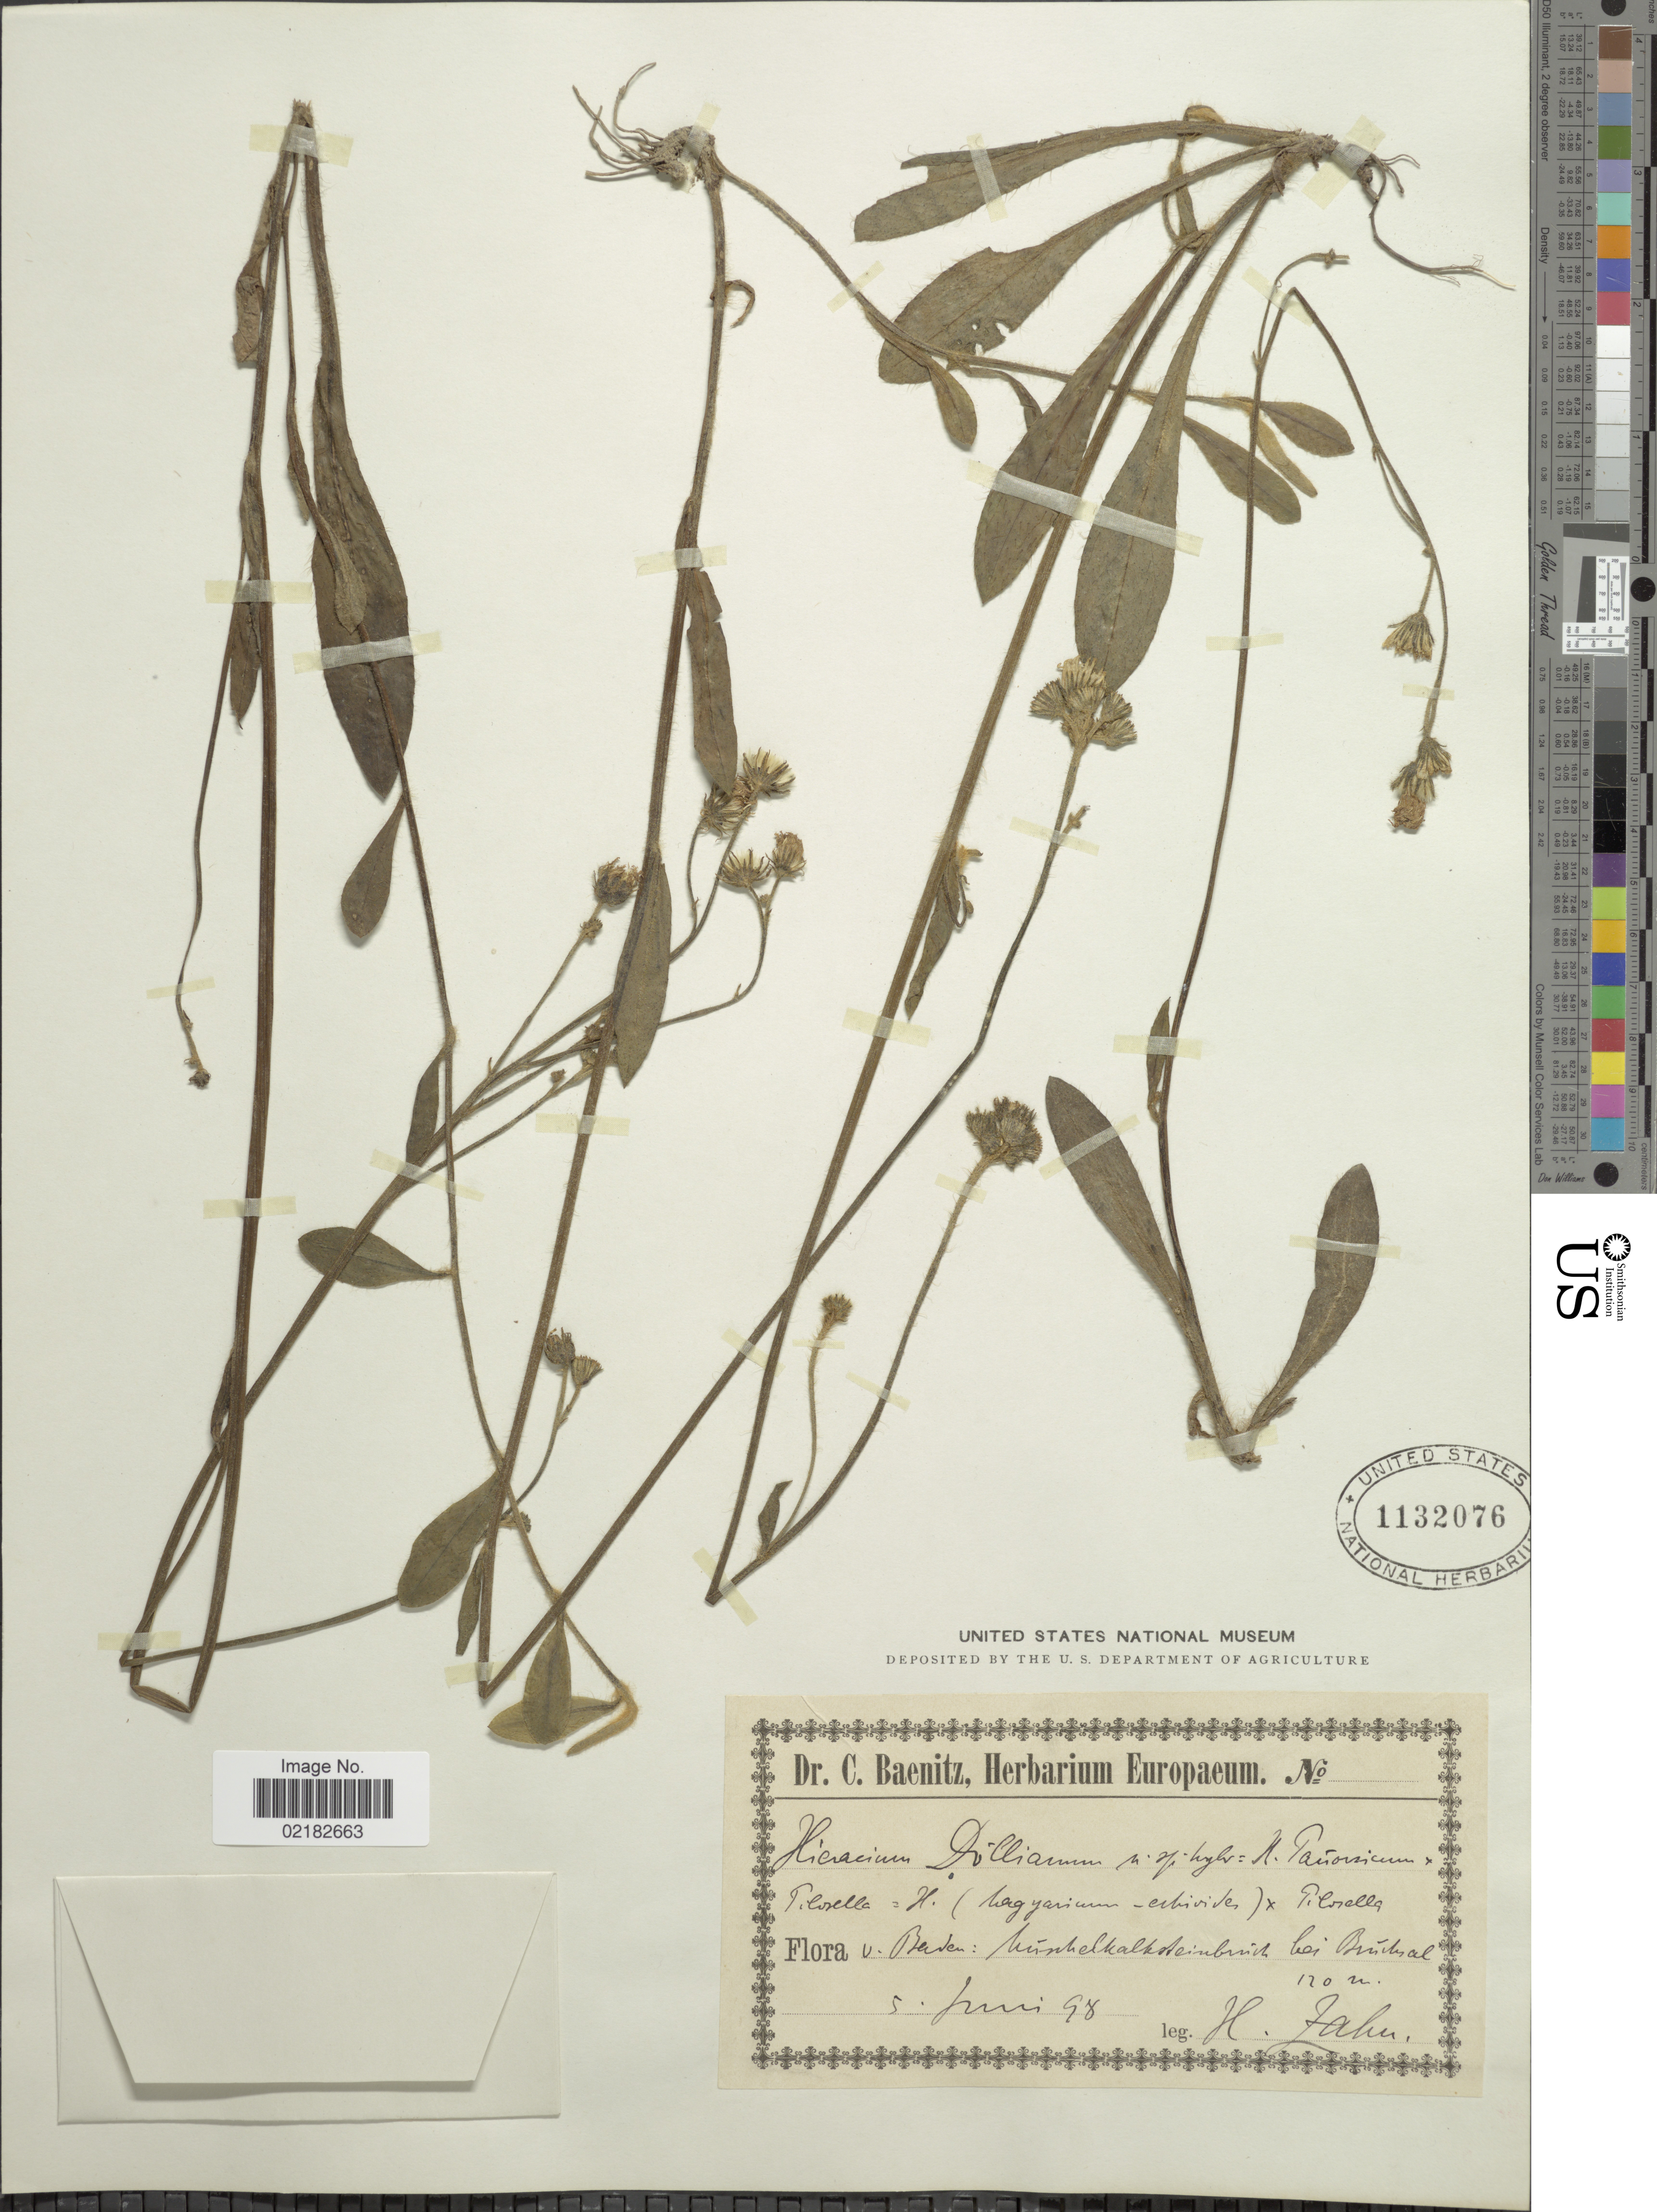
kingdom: Plantae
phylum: Tracheophyta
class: Magnoliopsida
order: Asterales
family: Asteraceae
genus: Hieracium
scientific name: Hieracium repandulare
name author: Druce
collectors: H. Zahn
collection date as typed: Transcribed d/m/y: 5/6/96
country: Germany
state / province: Baden-Württemberg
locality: Baden: Kinkelkalksteinbrinck kei Brinskal [interpreted]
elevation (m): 120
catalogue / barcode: US 1132076